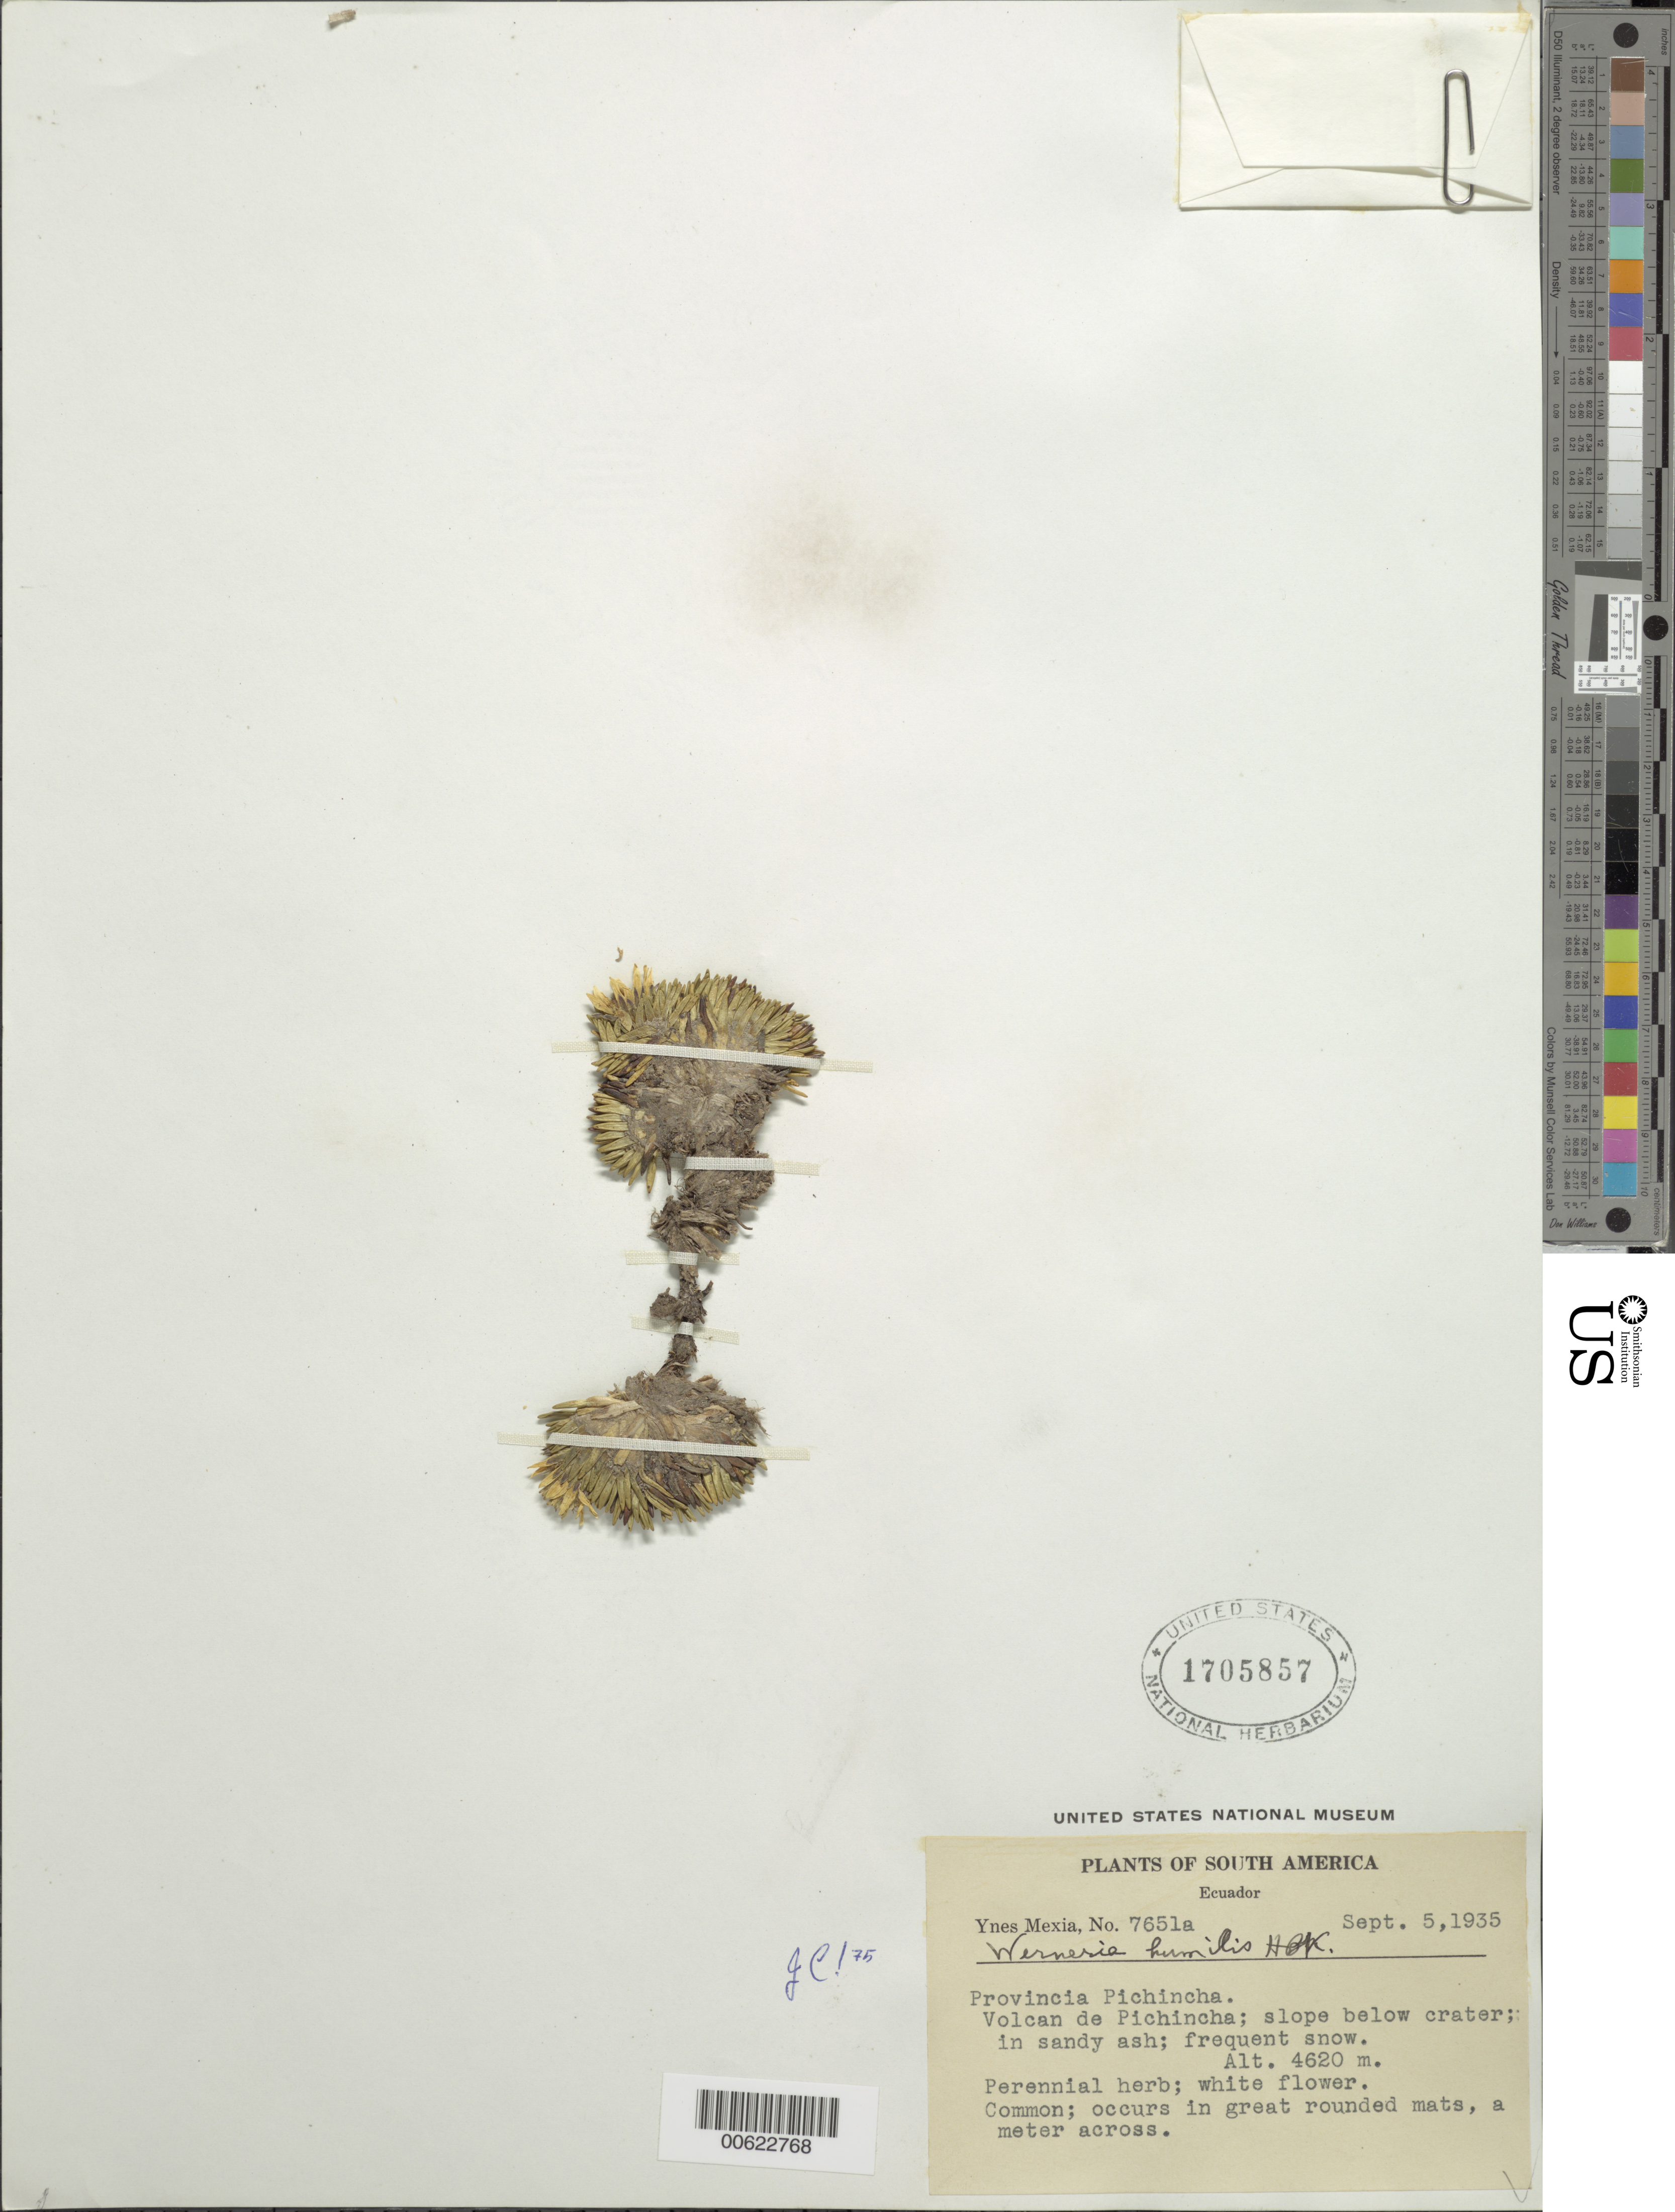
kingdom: Plantae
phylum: Tracheophyta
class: Magnoliopsida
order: Asterales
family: Asteraceae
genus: Xenophyllum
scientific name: Xenophyllum humile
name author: (Kunth) V.A. Funk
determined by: Funk, Vicki A., (BOT), Smithsonian Institution - National Museum of Natural History (UNITED STATES)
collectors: Y. Mexia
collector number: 7651a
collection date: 1935-09-05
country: Ecuador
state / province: Pichincha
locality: Volcano de Pichincha, slope below crater, in sandy ash, frequent snow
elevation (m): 4620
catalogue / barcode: US 1705857